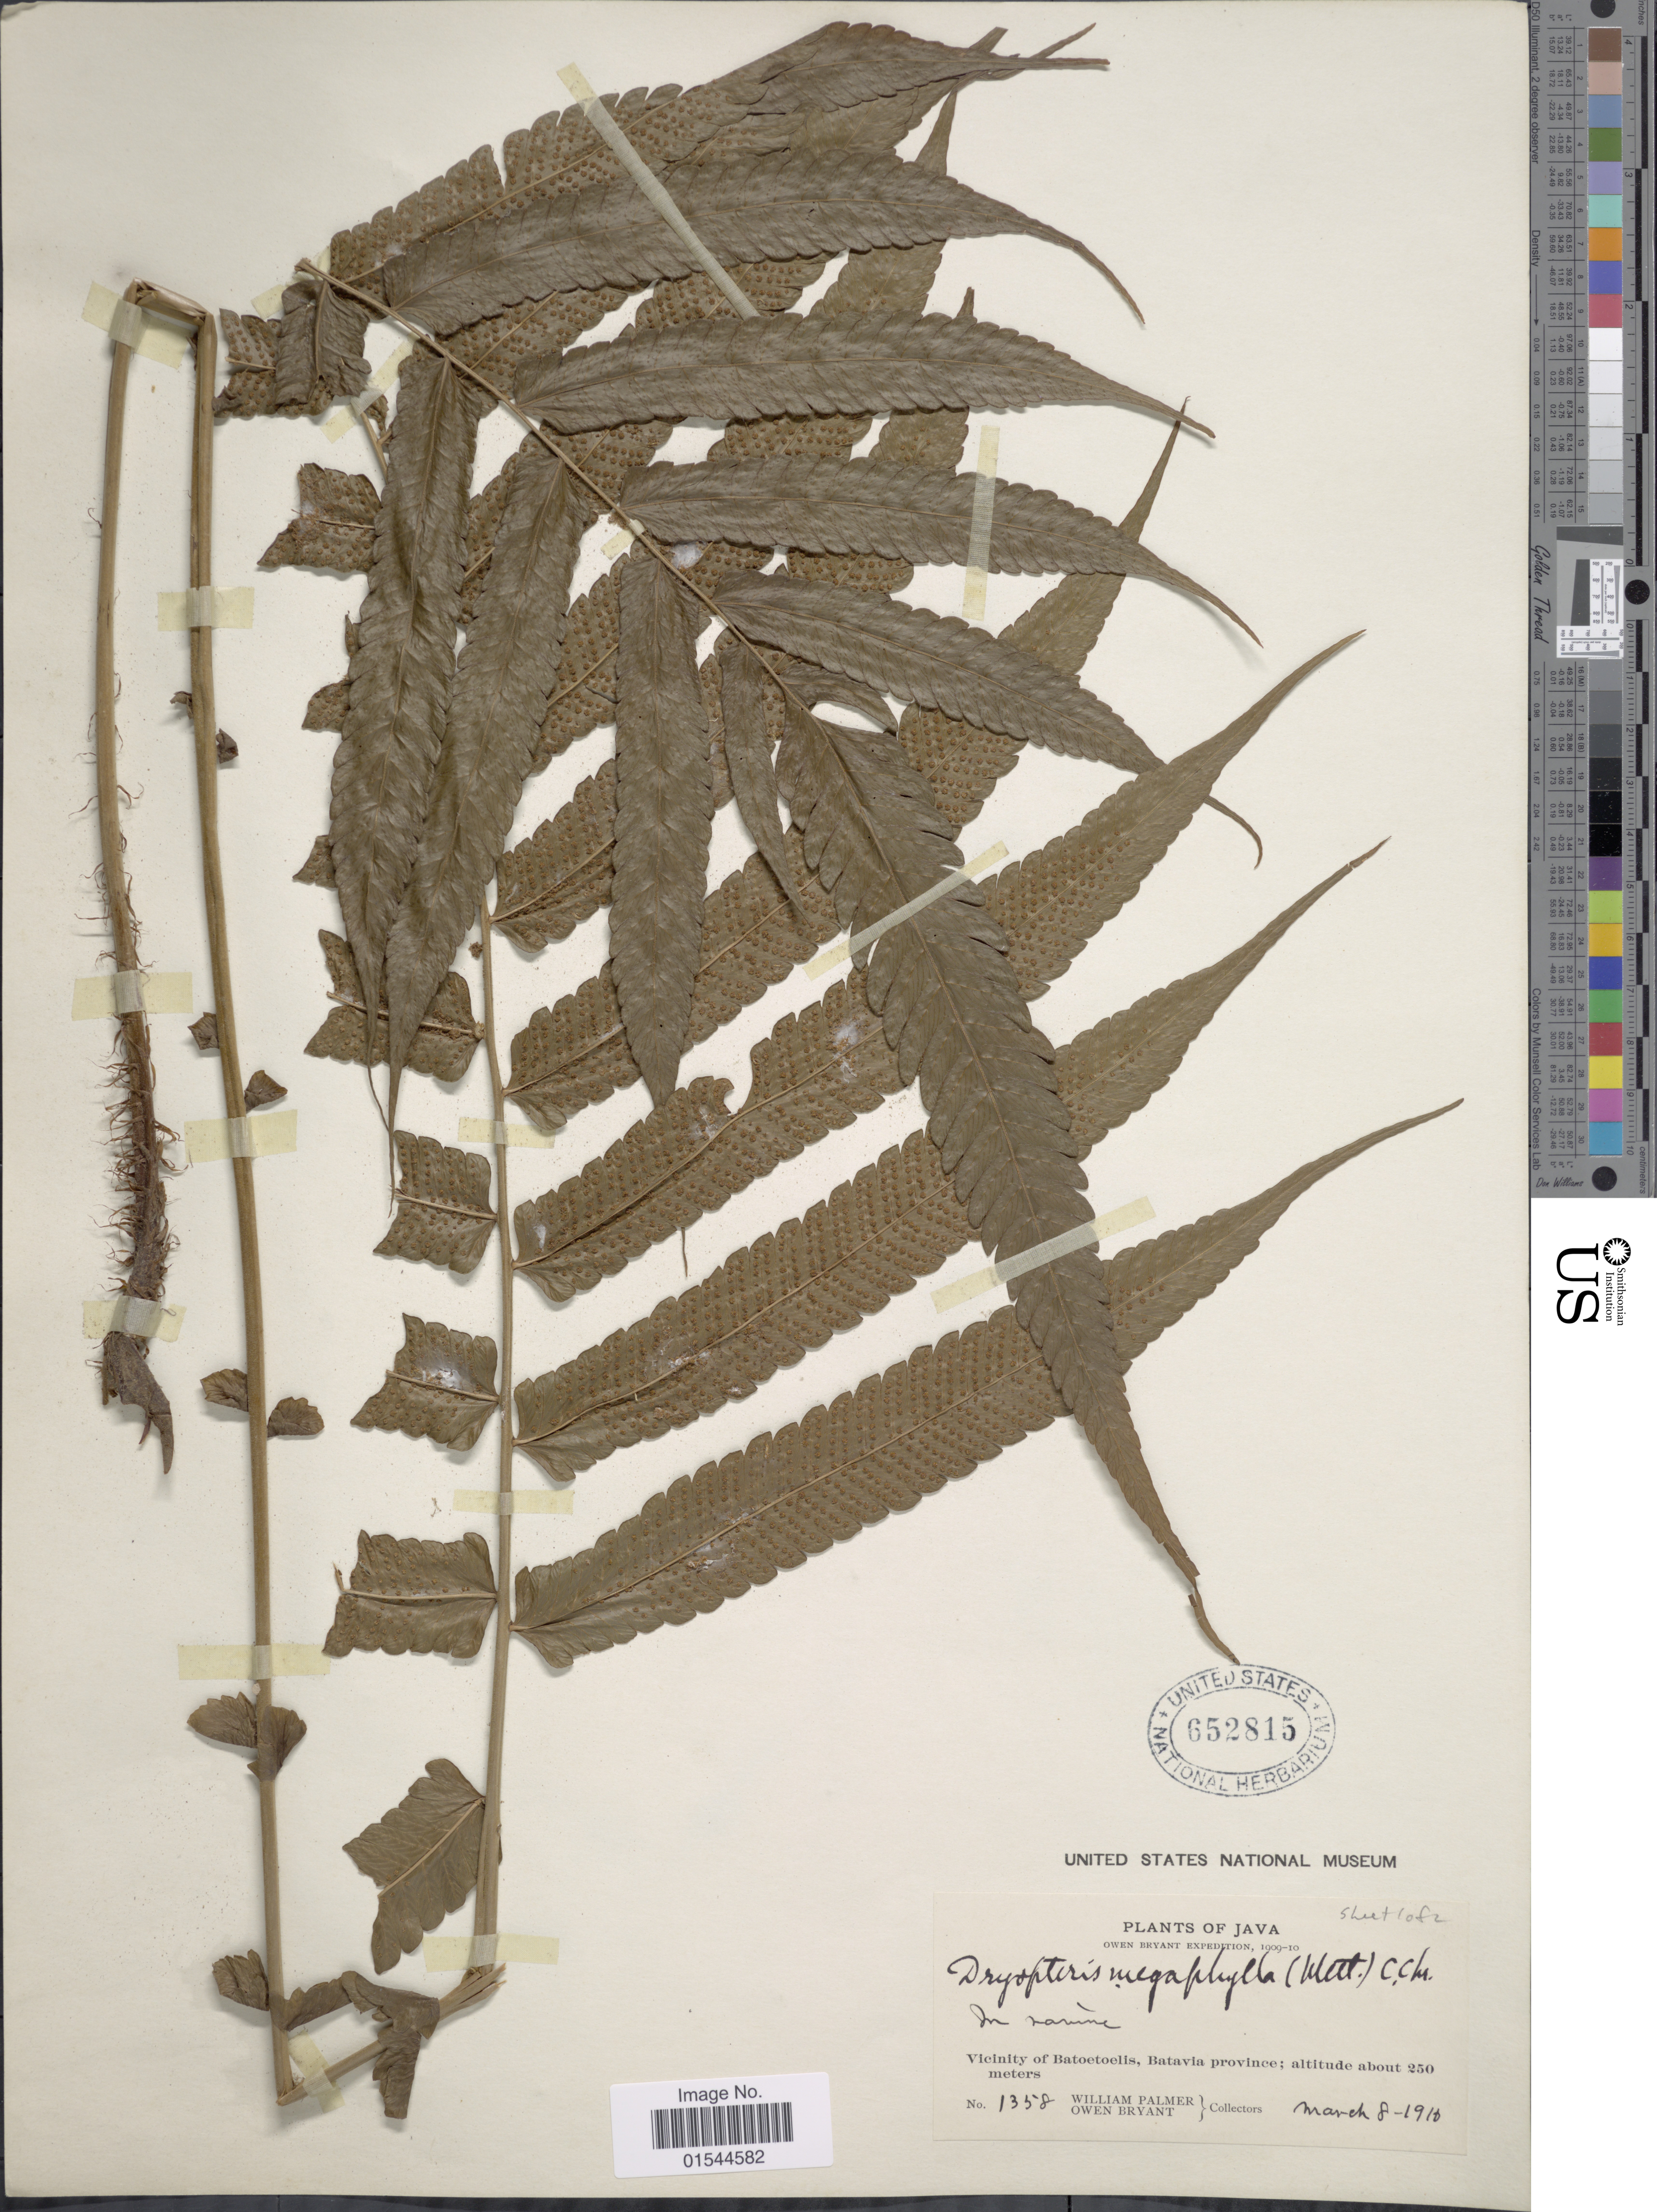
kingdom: Plantae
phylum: Tracheophyta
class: Polypodiopsida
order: Polypodiales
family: Thelypteridaceae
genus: Pneumatopteris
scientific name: Pneumatopteris pennigera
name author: (G. Forst.) Holttum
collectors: W. Palmer & O. Bryant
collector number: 1358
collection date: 1910-03-08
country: Indonesia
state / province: Java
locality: Vicinity of Batoetoelis, Batavia province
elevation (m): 250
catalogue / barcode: US 652815